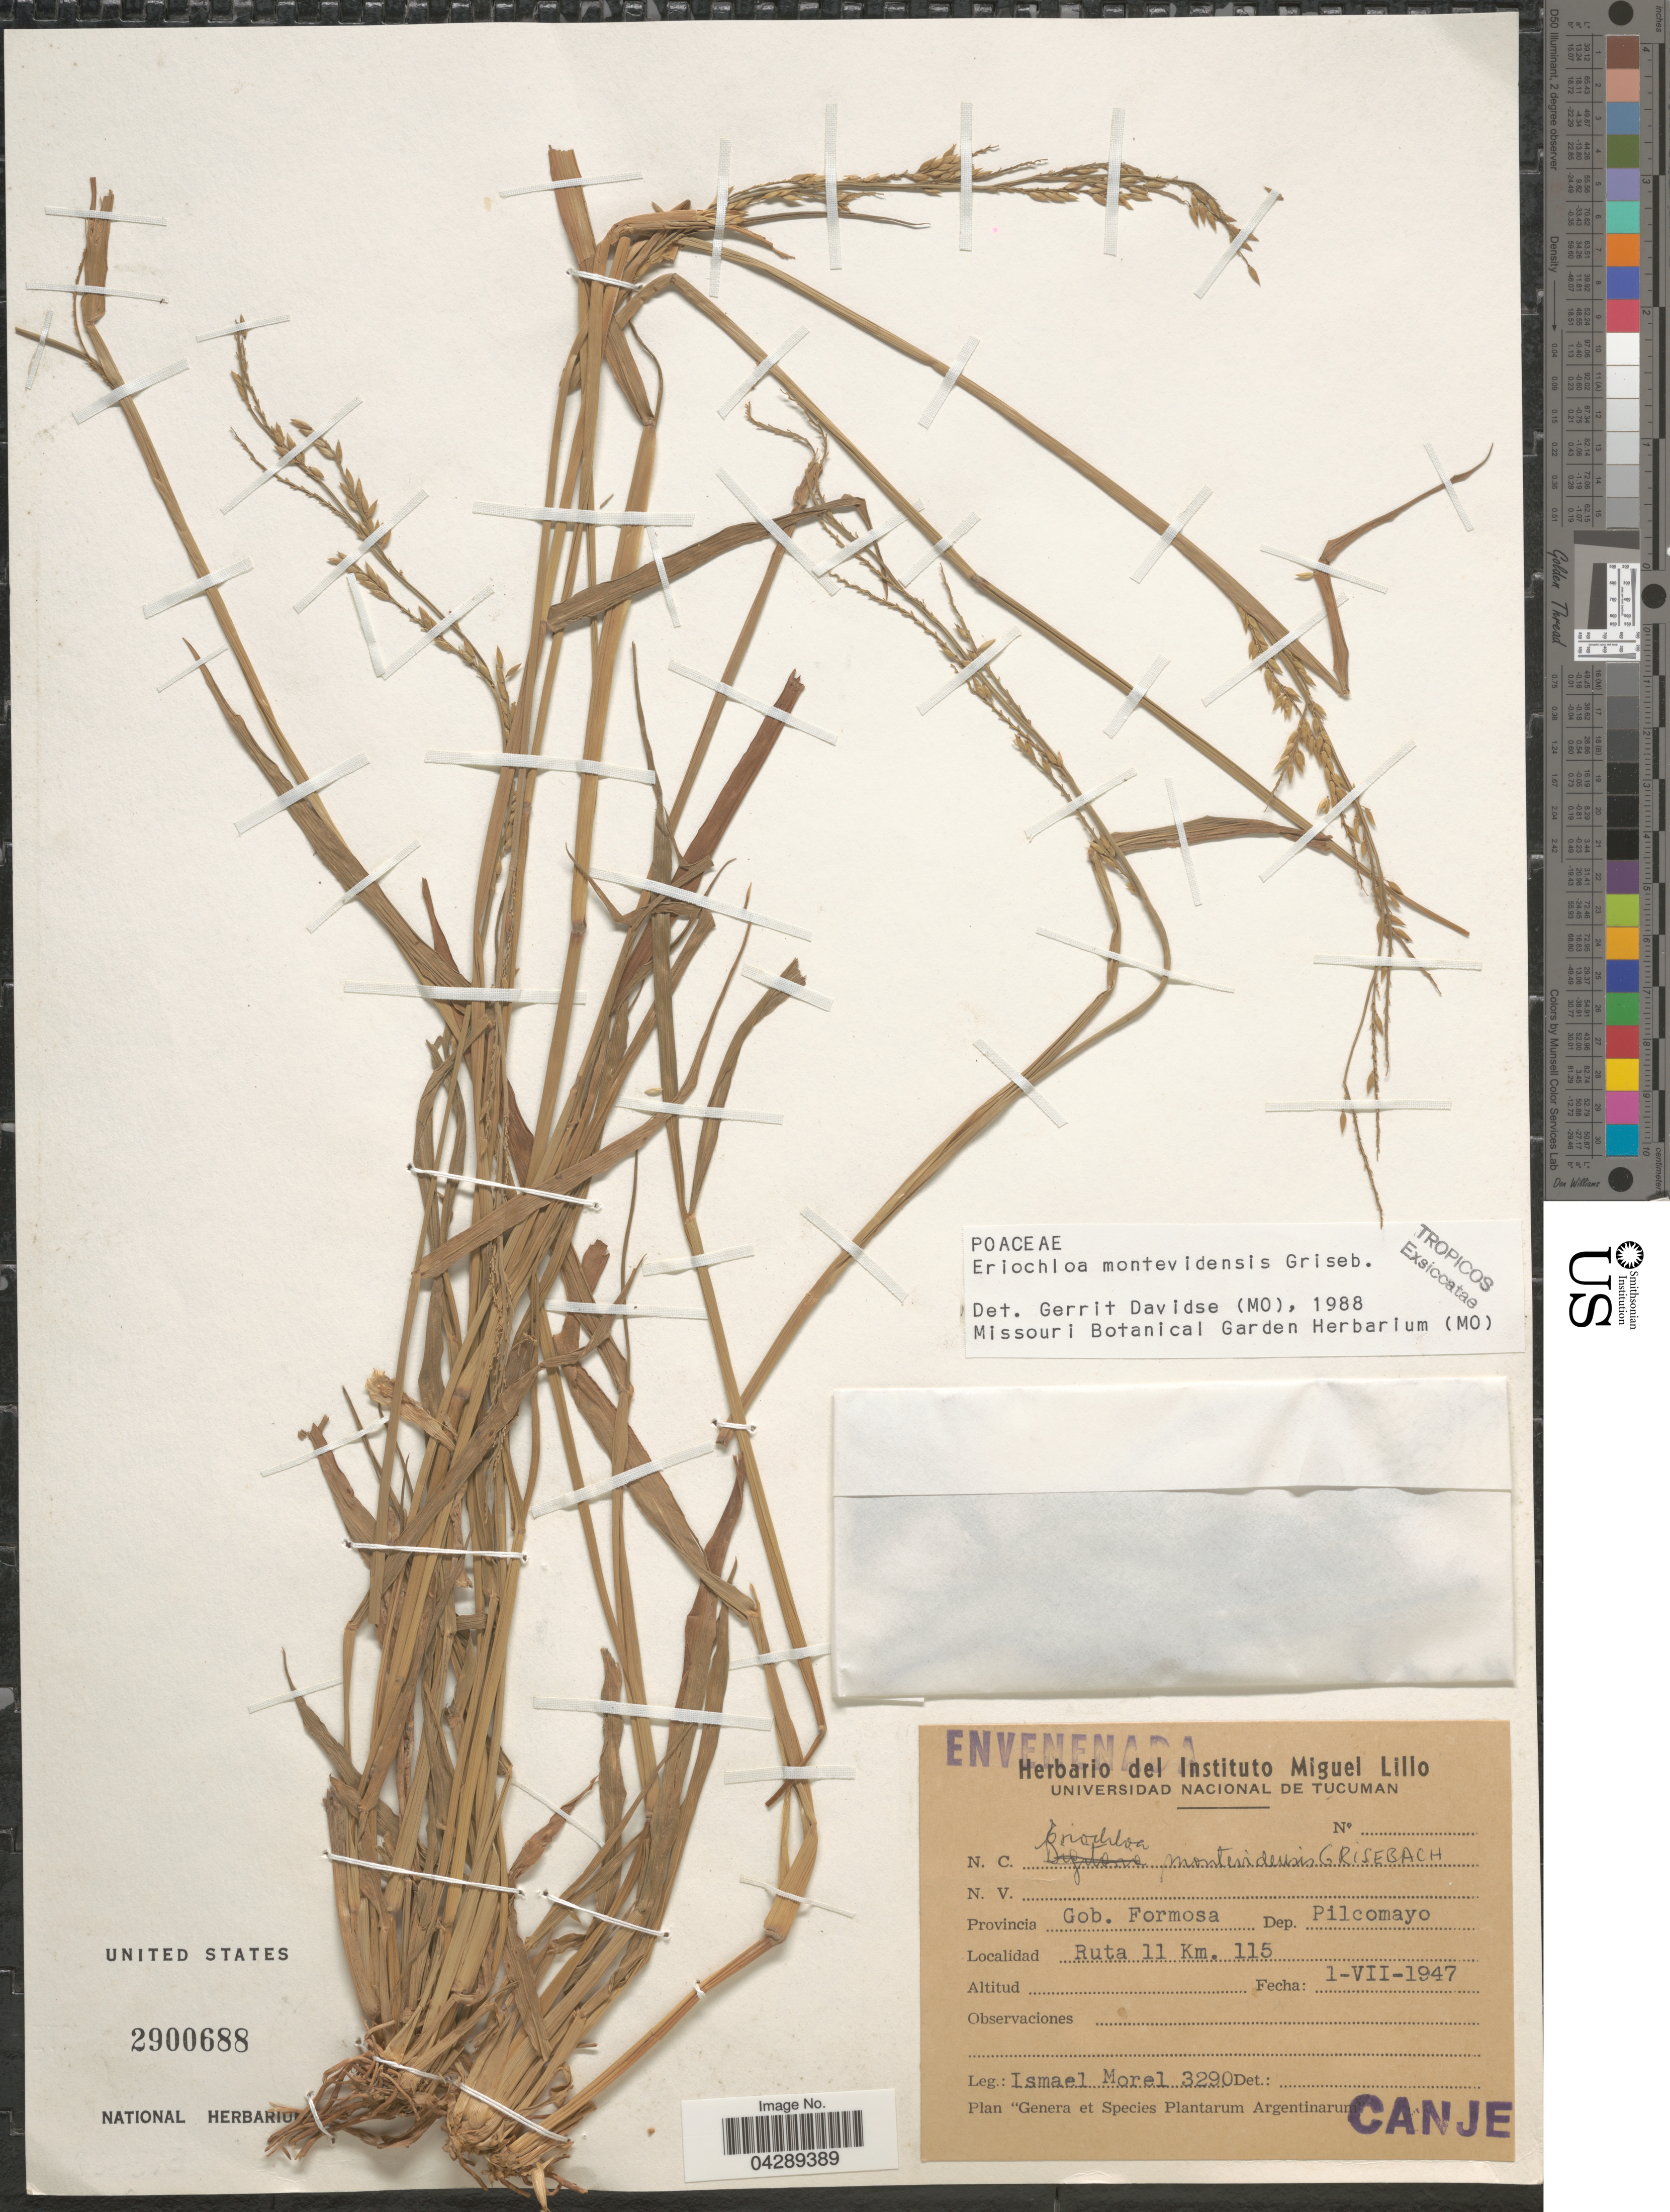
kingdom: Plantae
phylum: Tracheophyta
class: Liliopsida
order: Poales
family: Poaceae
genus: Eriochloa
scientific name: Eriochloa montevidensis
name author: Griseb.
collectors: I. Morel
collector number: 3290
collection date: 1947-07-01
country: Argentina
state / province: Formosa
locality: Gob. Formosa. Dep. Pilcomayo. Ruta 11 Km. 115.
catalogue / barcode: US 2900688